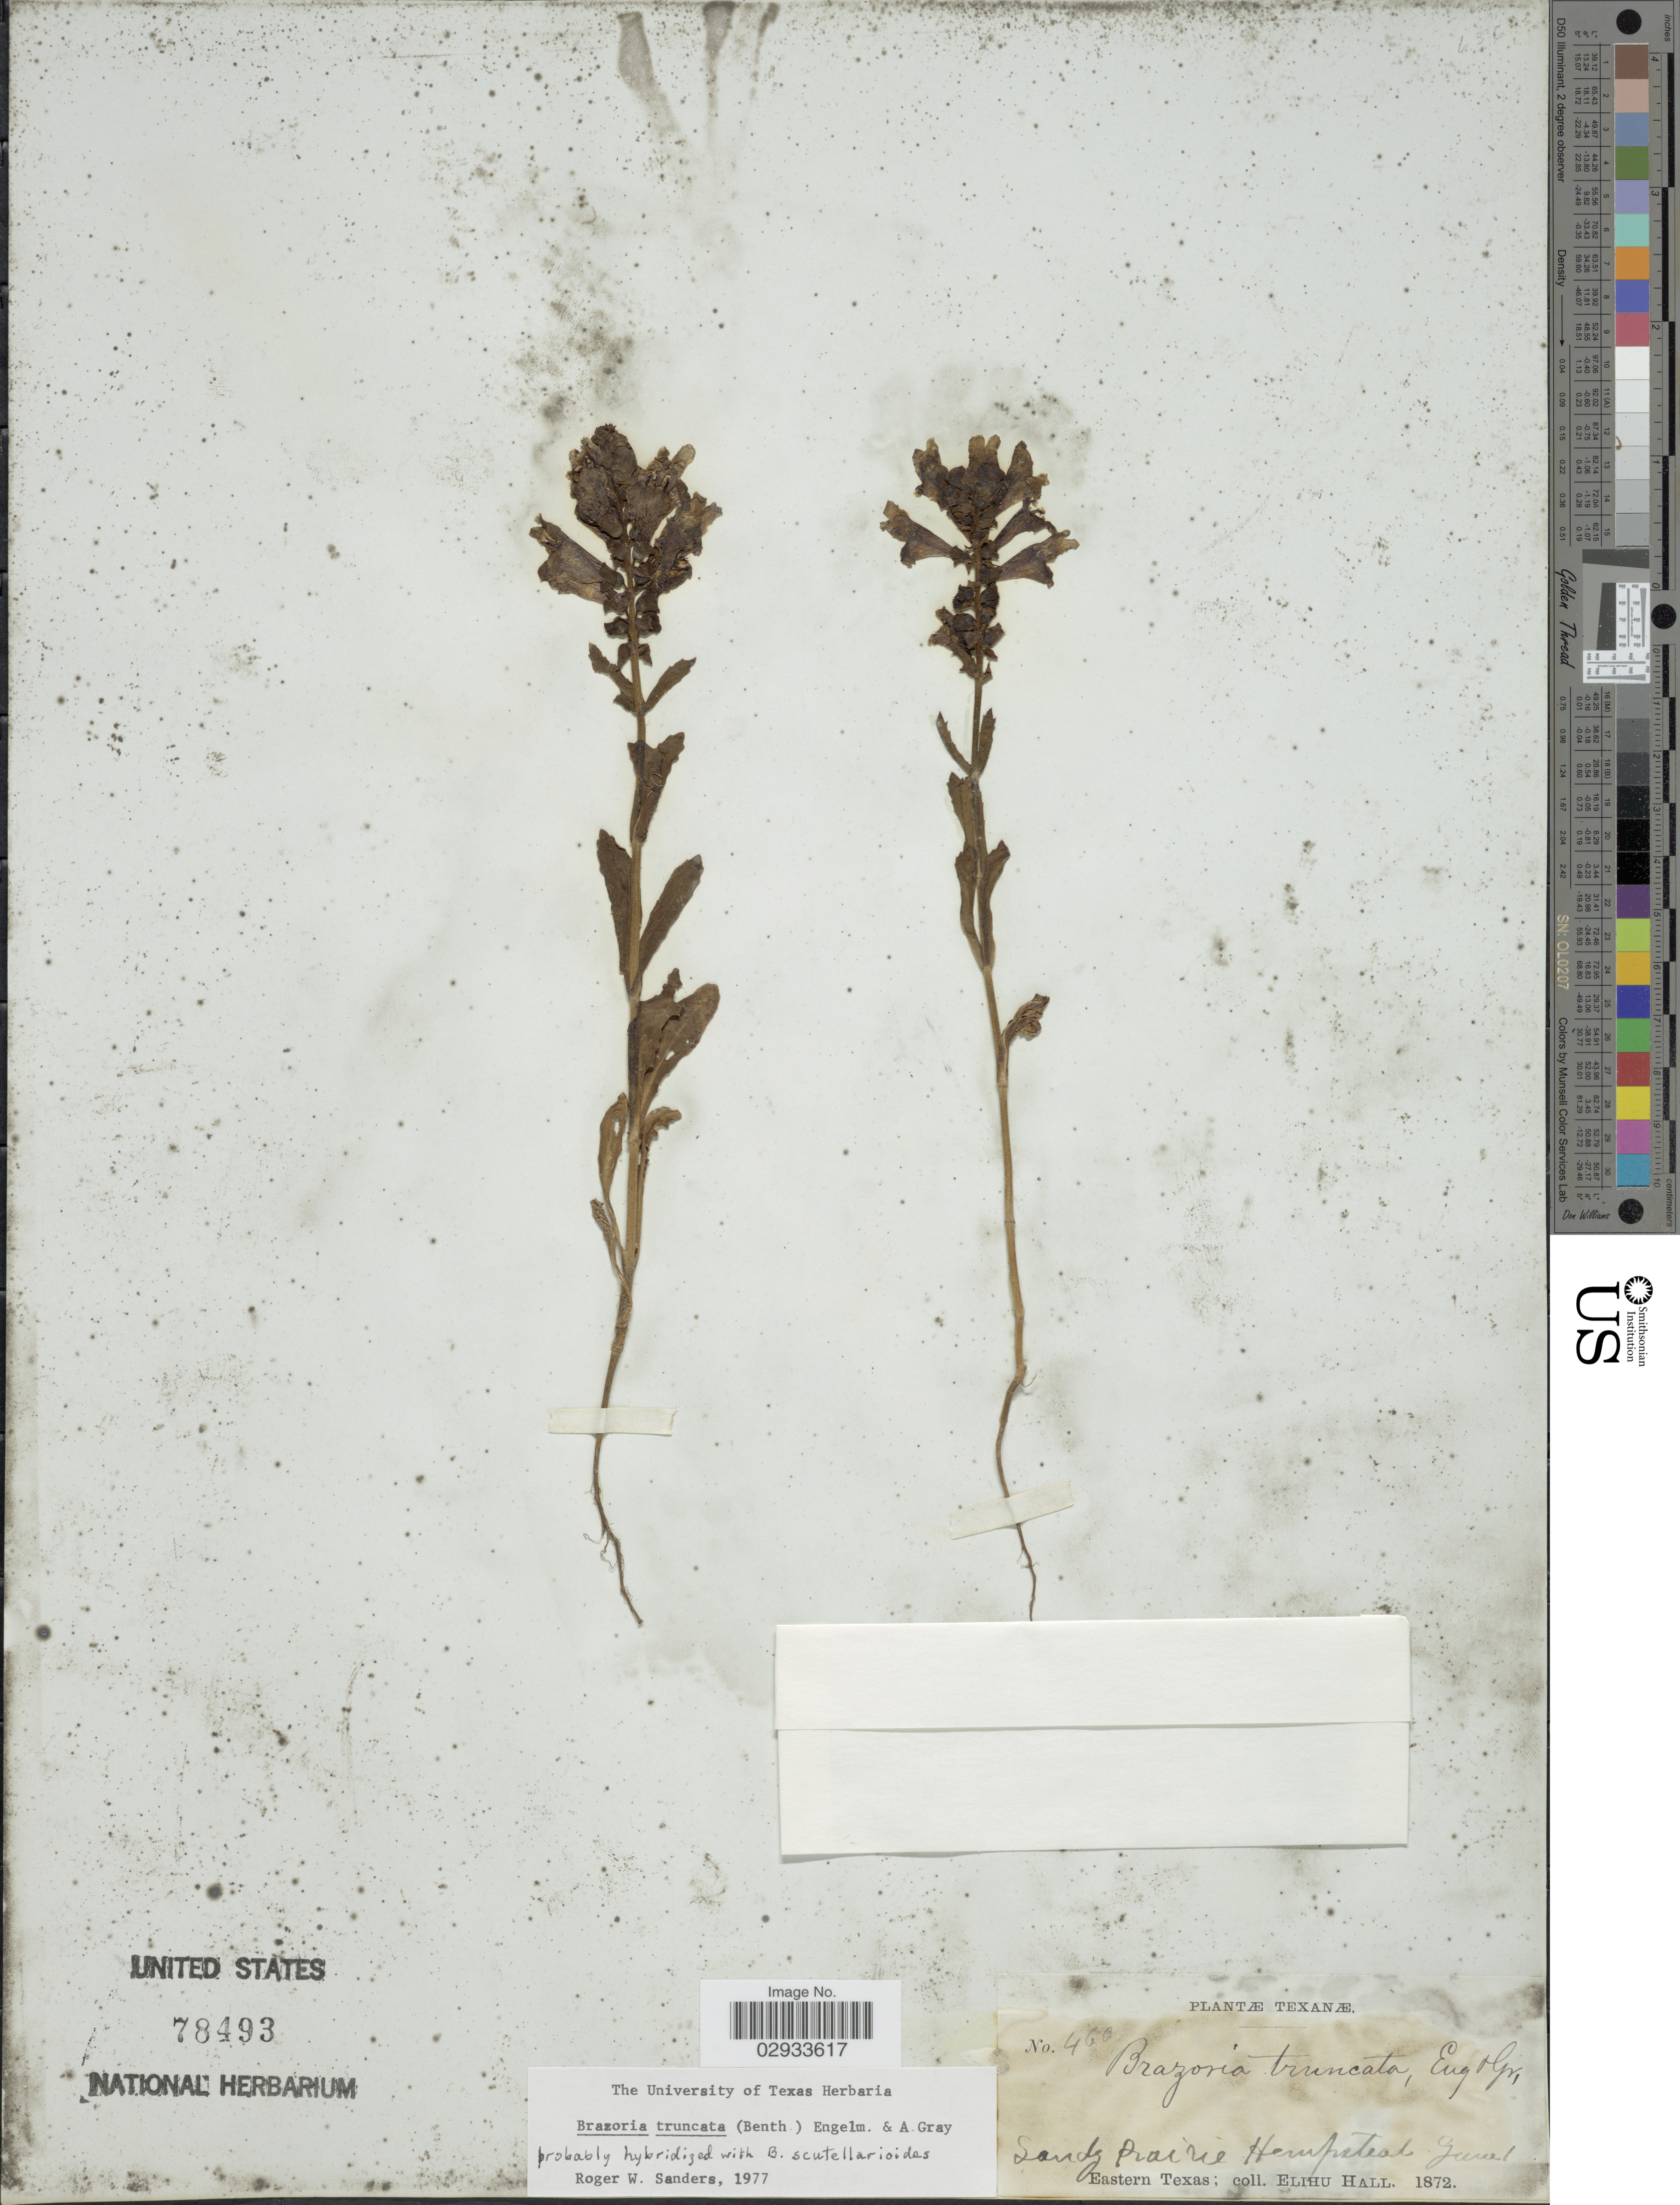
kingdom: Plantae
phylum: Tracheophyta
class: Magnoliopsida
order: Lamiales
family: Lamiaceae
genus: Brazoria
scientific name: Brazoria truncata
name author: (Benth.) Engelm. & A. Gray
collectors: E. Hall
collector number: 460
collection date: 1872-06-01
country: United States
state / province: Texas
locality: Sandy prairie Hempstead, Eastern Texas.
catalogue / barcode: US 78493